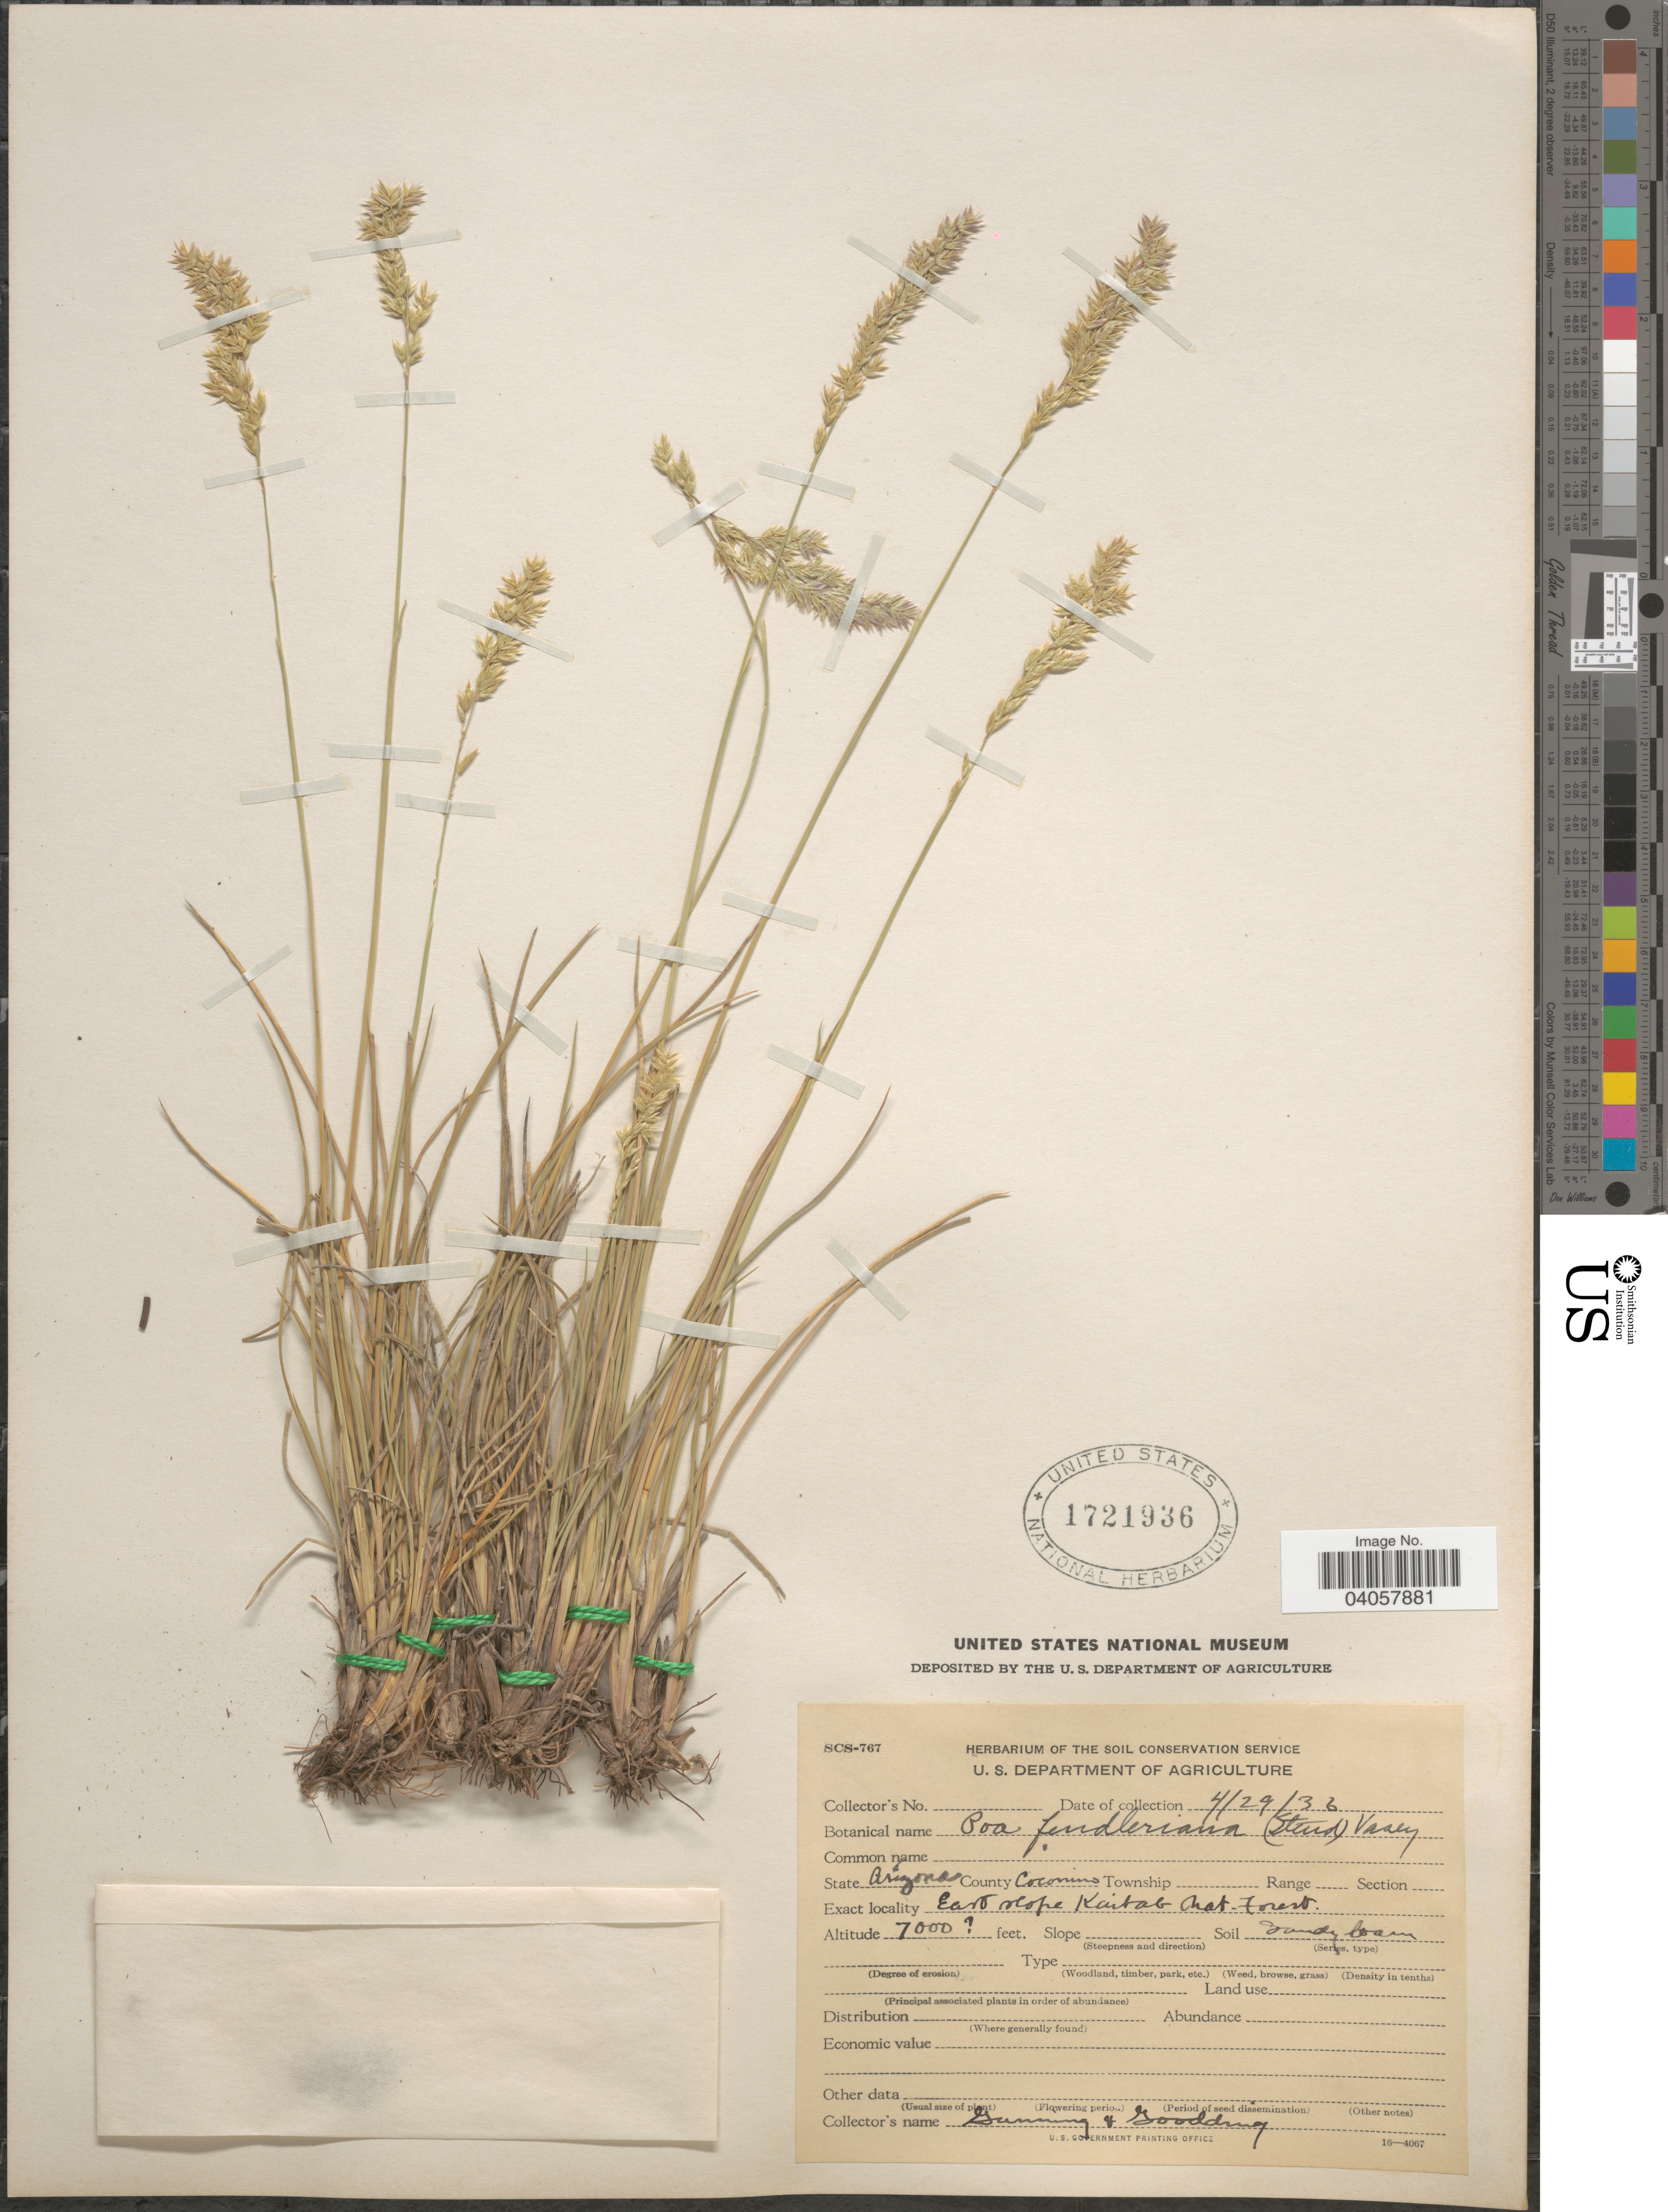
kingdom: Plantae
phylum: Tracheophyta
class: Liliopsida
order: Poales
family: Poaceae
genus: Poa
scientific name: Poa fendleriana subsp. fendleriana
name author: (Steud.) Vasey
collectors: Gunning & Goodding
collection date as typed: Transcribed d/m/y: 29/4/36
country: United States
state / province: Arizona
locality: County Coconino. East slope Kaitab Nat. Forest.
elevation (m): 2134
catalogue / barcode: US 1721936